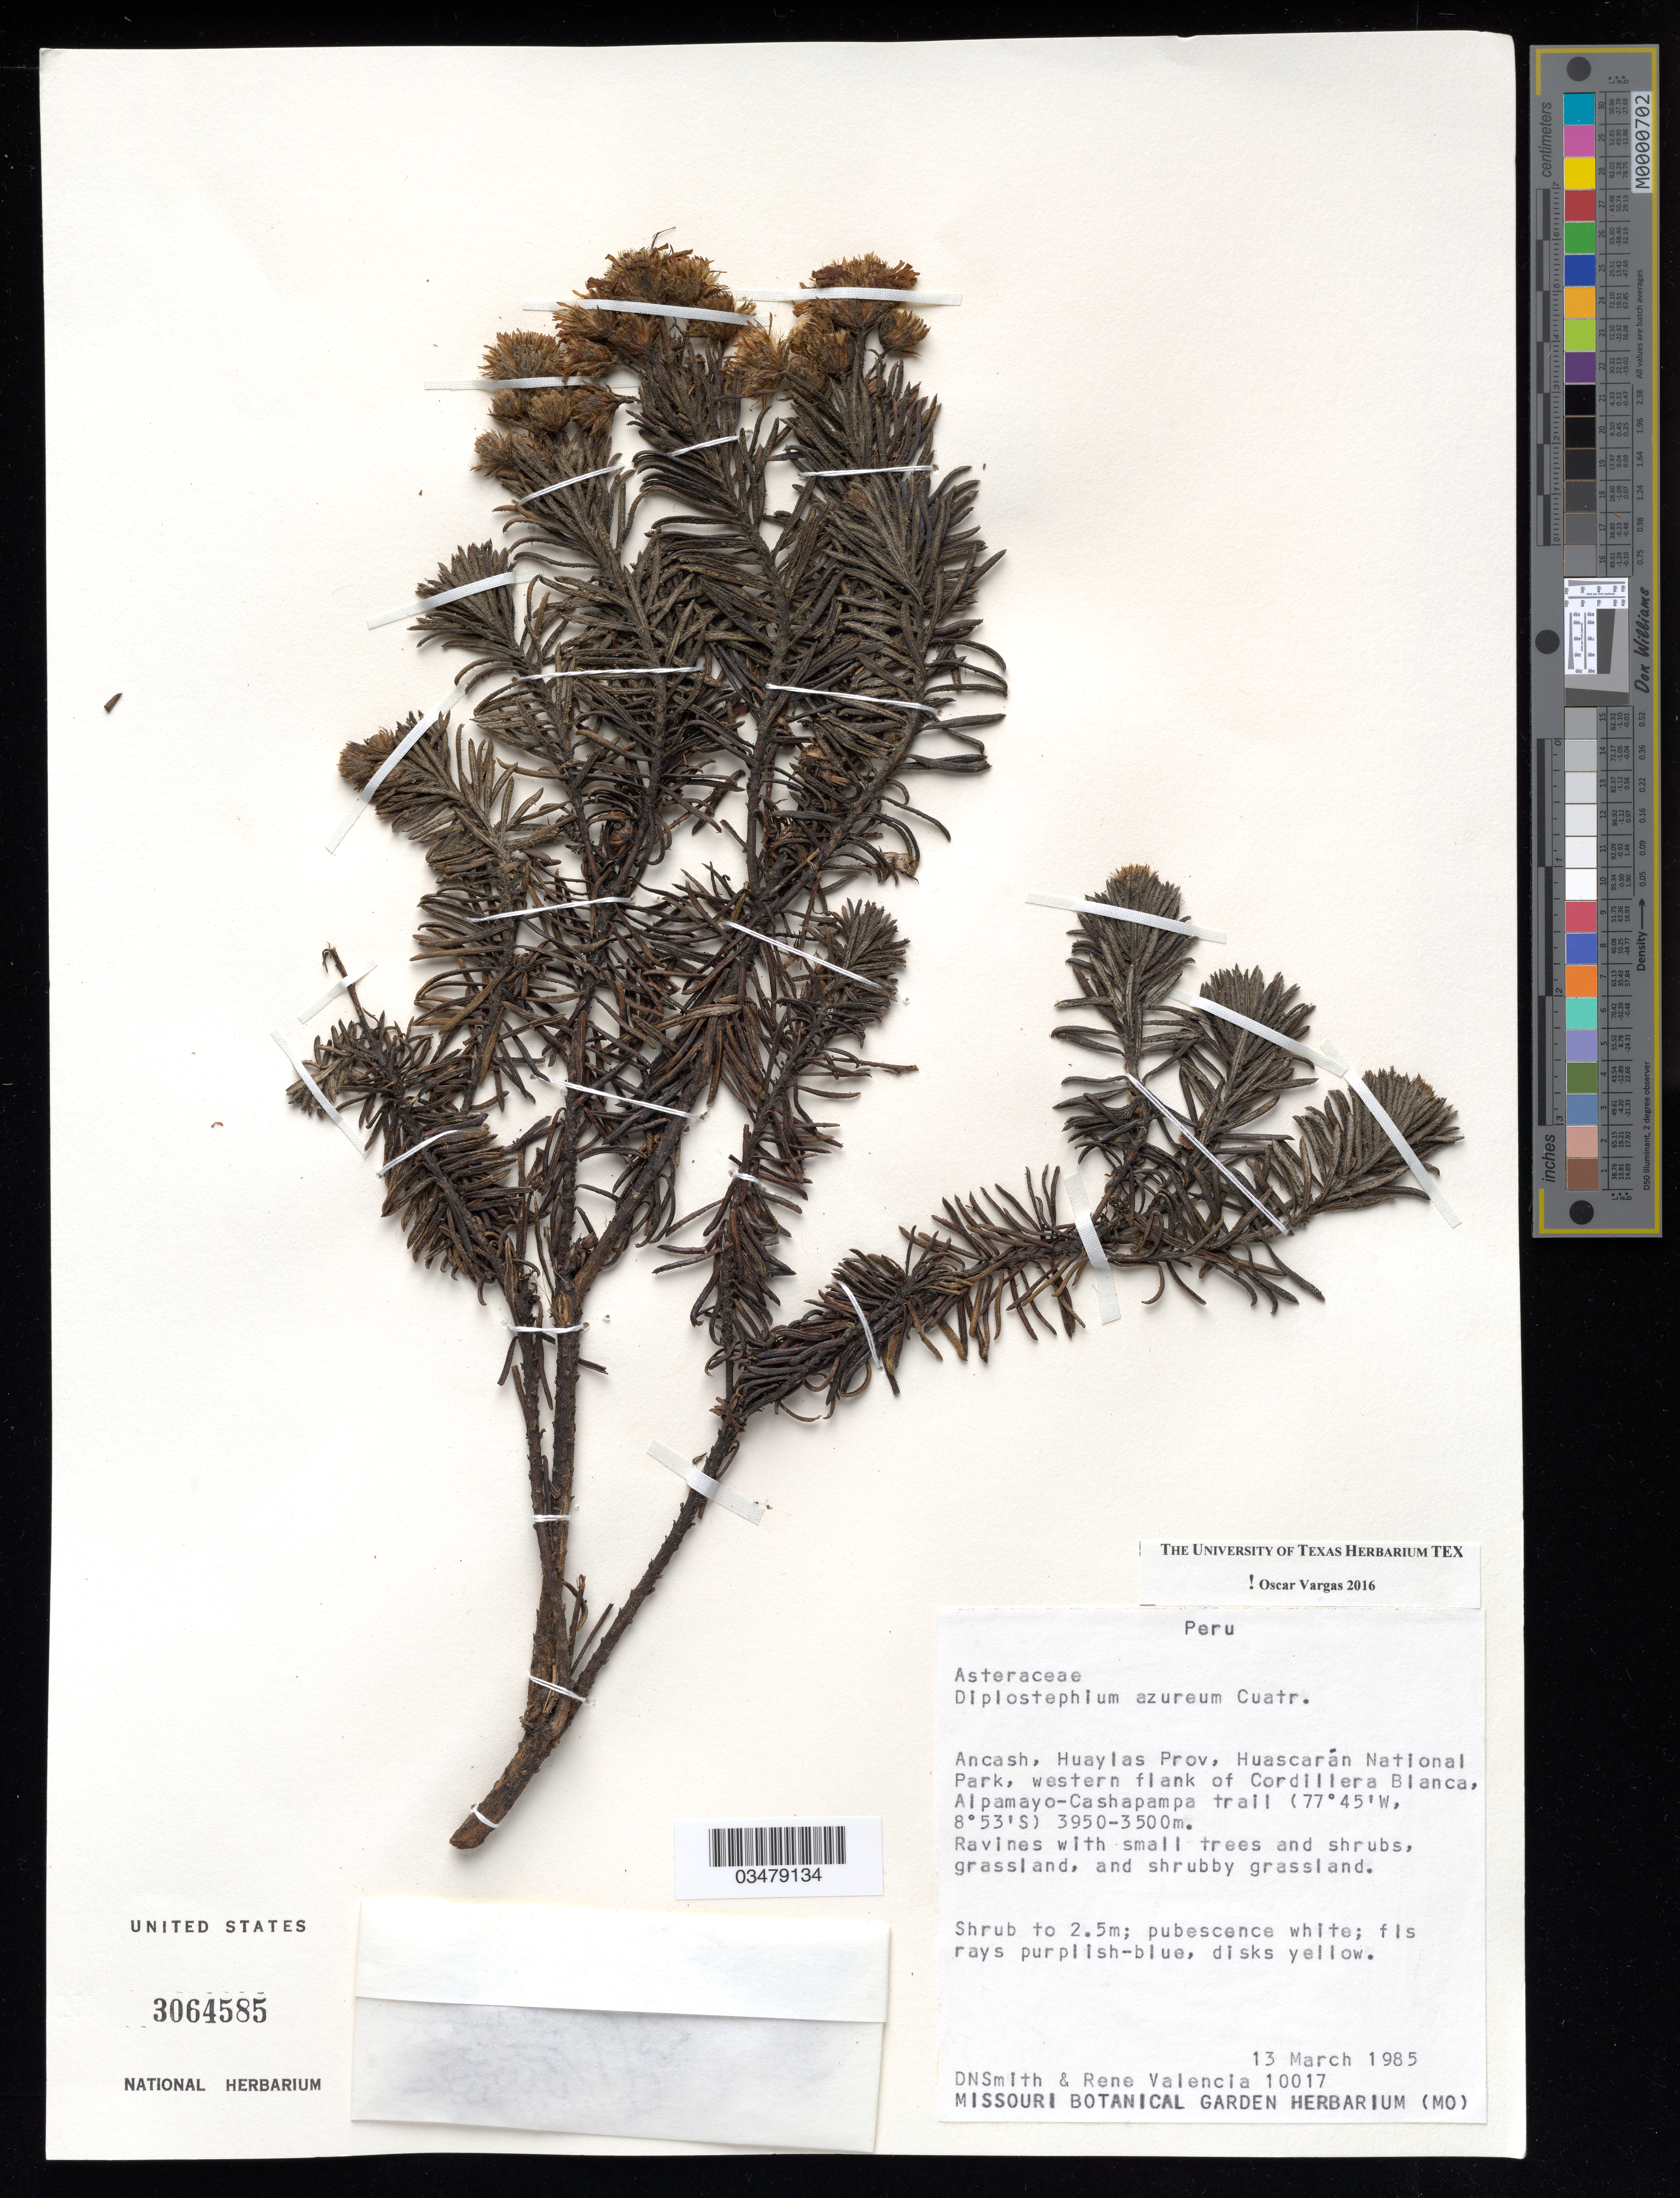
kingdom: Plantae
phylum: Tracheophyta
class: Magnoliopsida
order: Asterales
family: Asteraceae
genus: Diplostephium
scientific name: Diplostephium azureum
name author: Cuatrec.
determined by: Vargas, Oscar M.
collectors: D. Smith & R. Valencia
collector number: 10017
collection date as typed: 13 March 1985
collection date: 1985-03-13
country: Peru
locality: Ancash, Prov. Huaylas: Huascarán National Park, western flank of Cordillera Blanca, Alpamayo-Cashapampa trail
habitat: Ravines with small trees and shrubs, grassland, and shrubby grassland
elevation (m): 3950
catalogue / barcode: US 3064585